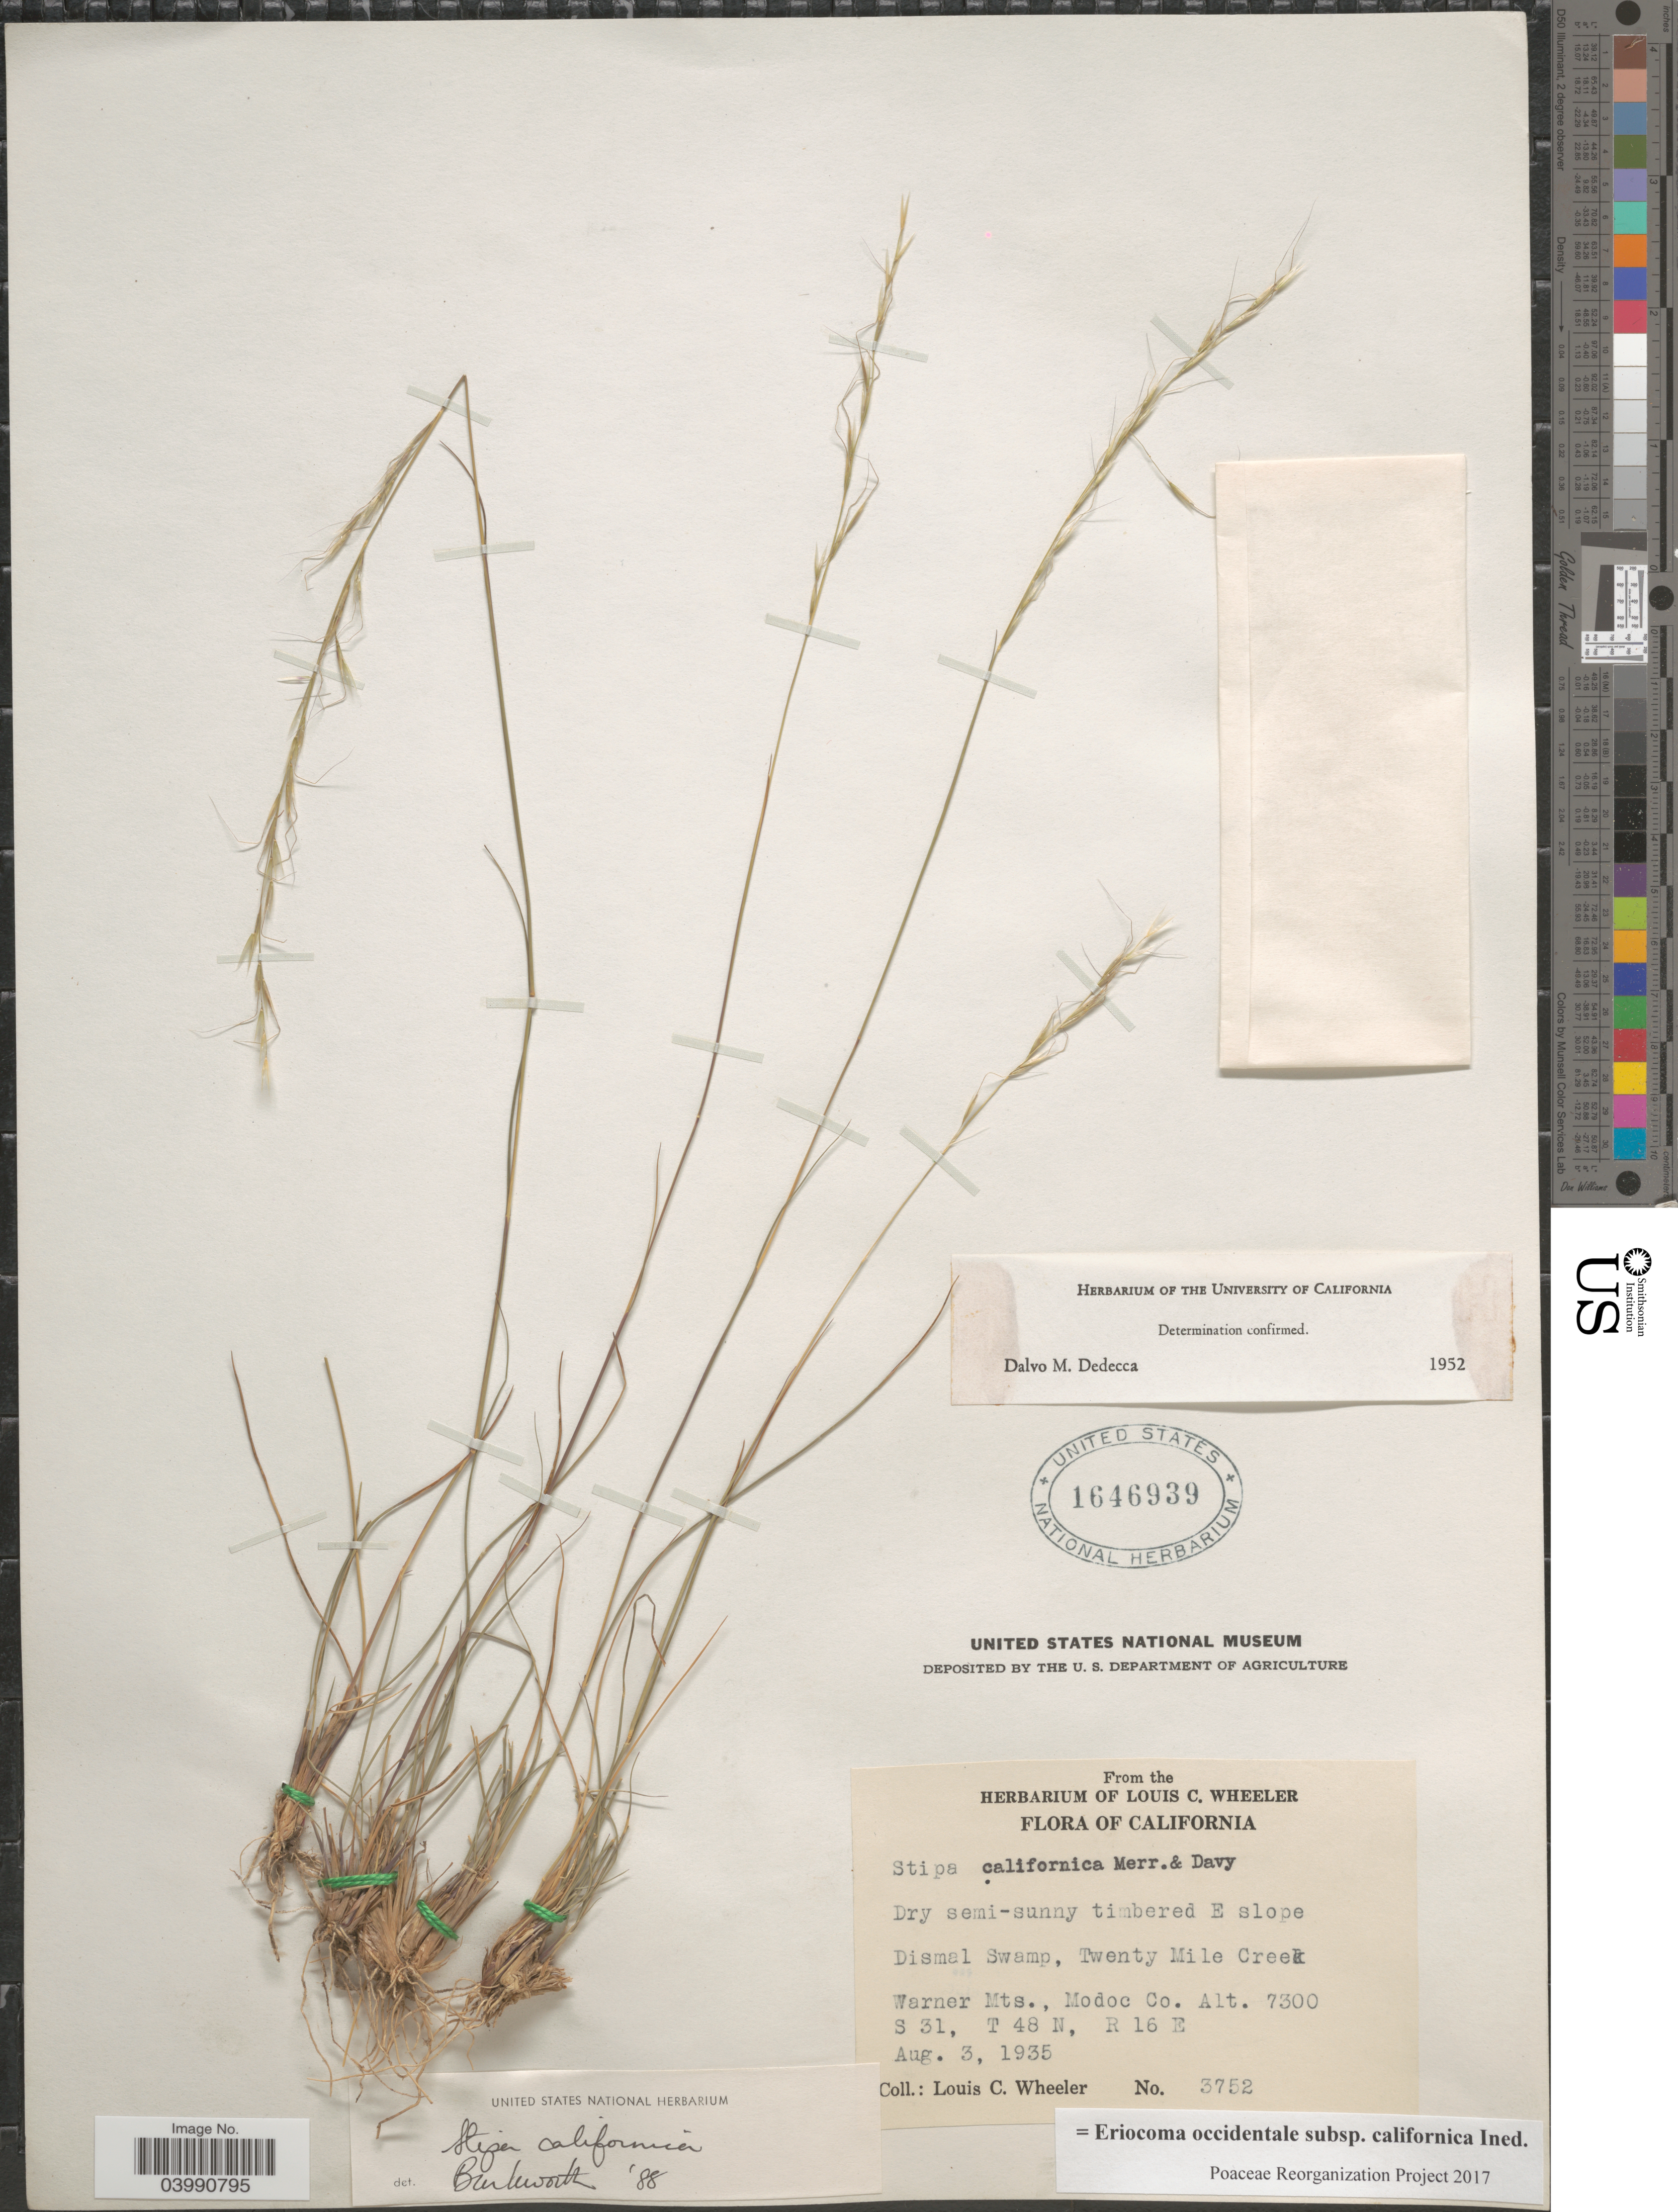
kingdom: Plantae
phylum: Tracheophyta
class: Liliopsida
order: Poales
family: Poaceae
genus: Eriocoma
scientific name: Eriocoma occidentalis subsp. californica ined.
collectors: L. C. Wheeler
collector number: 3752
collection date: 1935-08-03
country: United States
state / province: California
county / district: Modoc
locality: Dry semi-sunny timbered E slope. Dismal Swamp, Twenty Mile Creek. Warner Mts., Modoc Co. S 31 N, T 48 N, R 16 E.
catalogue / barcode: US 1646939